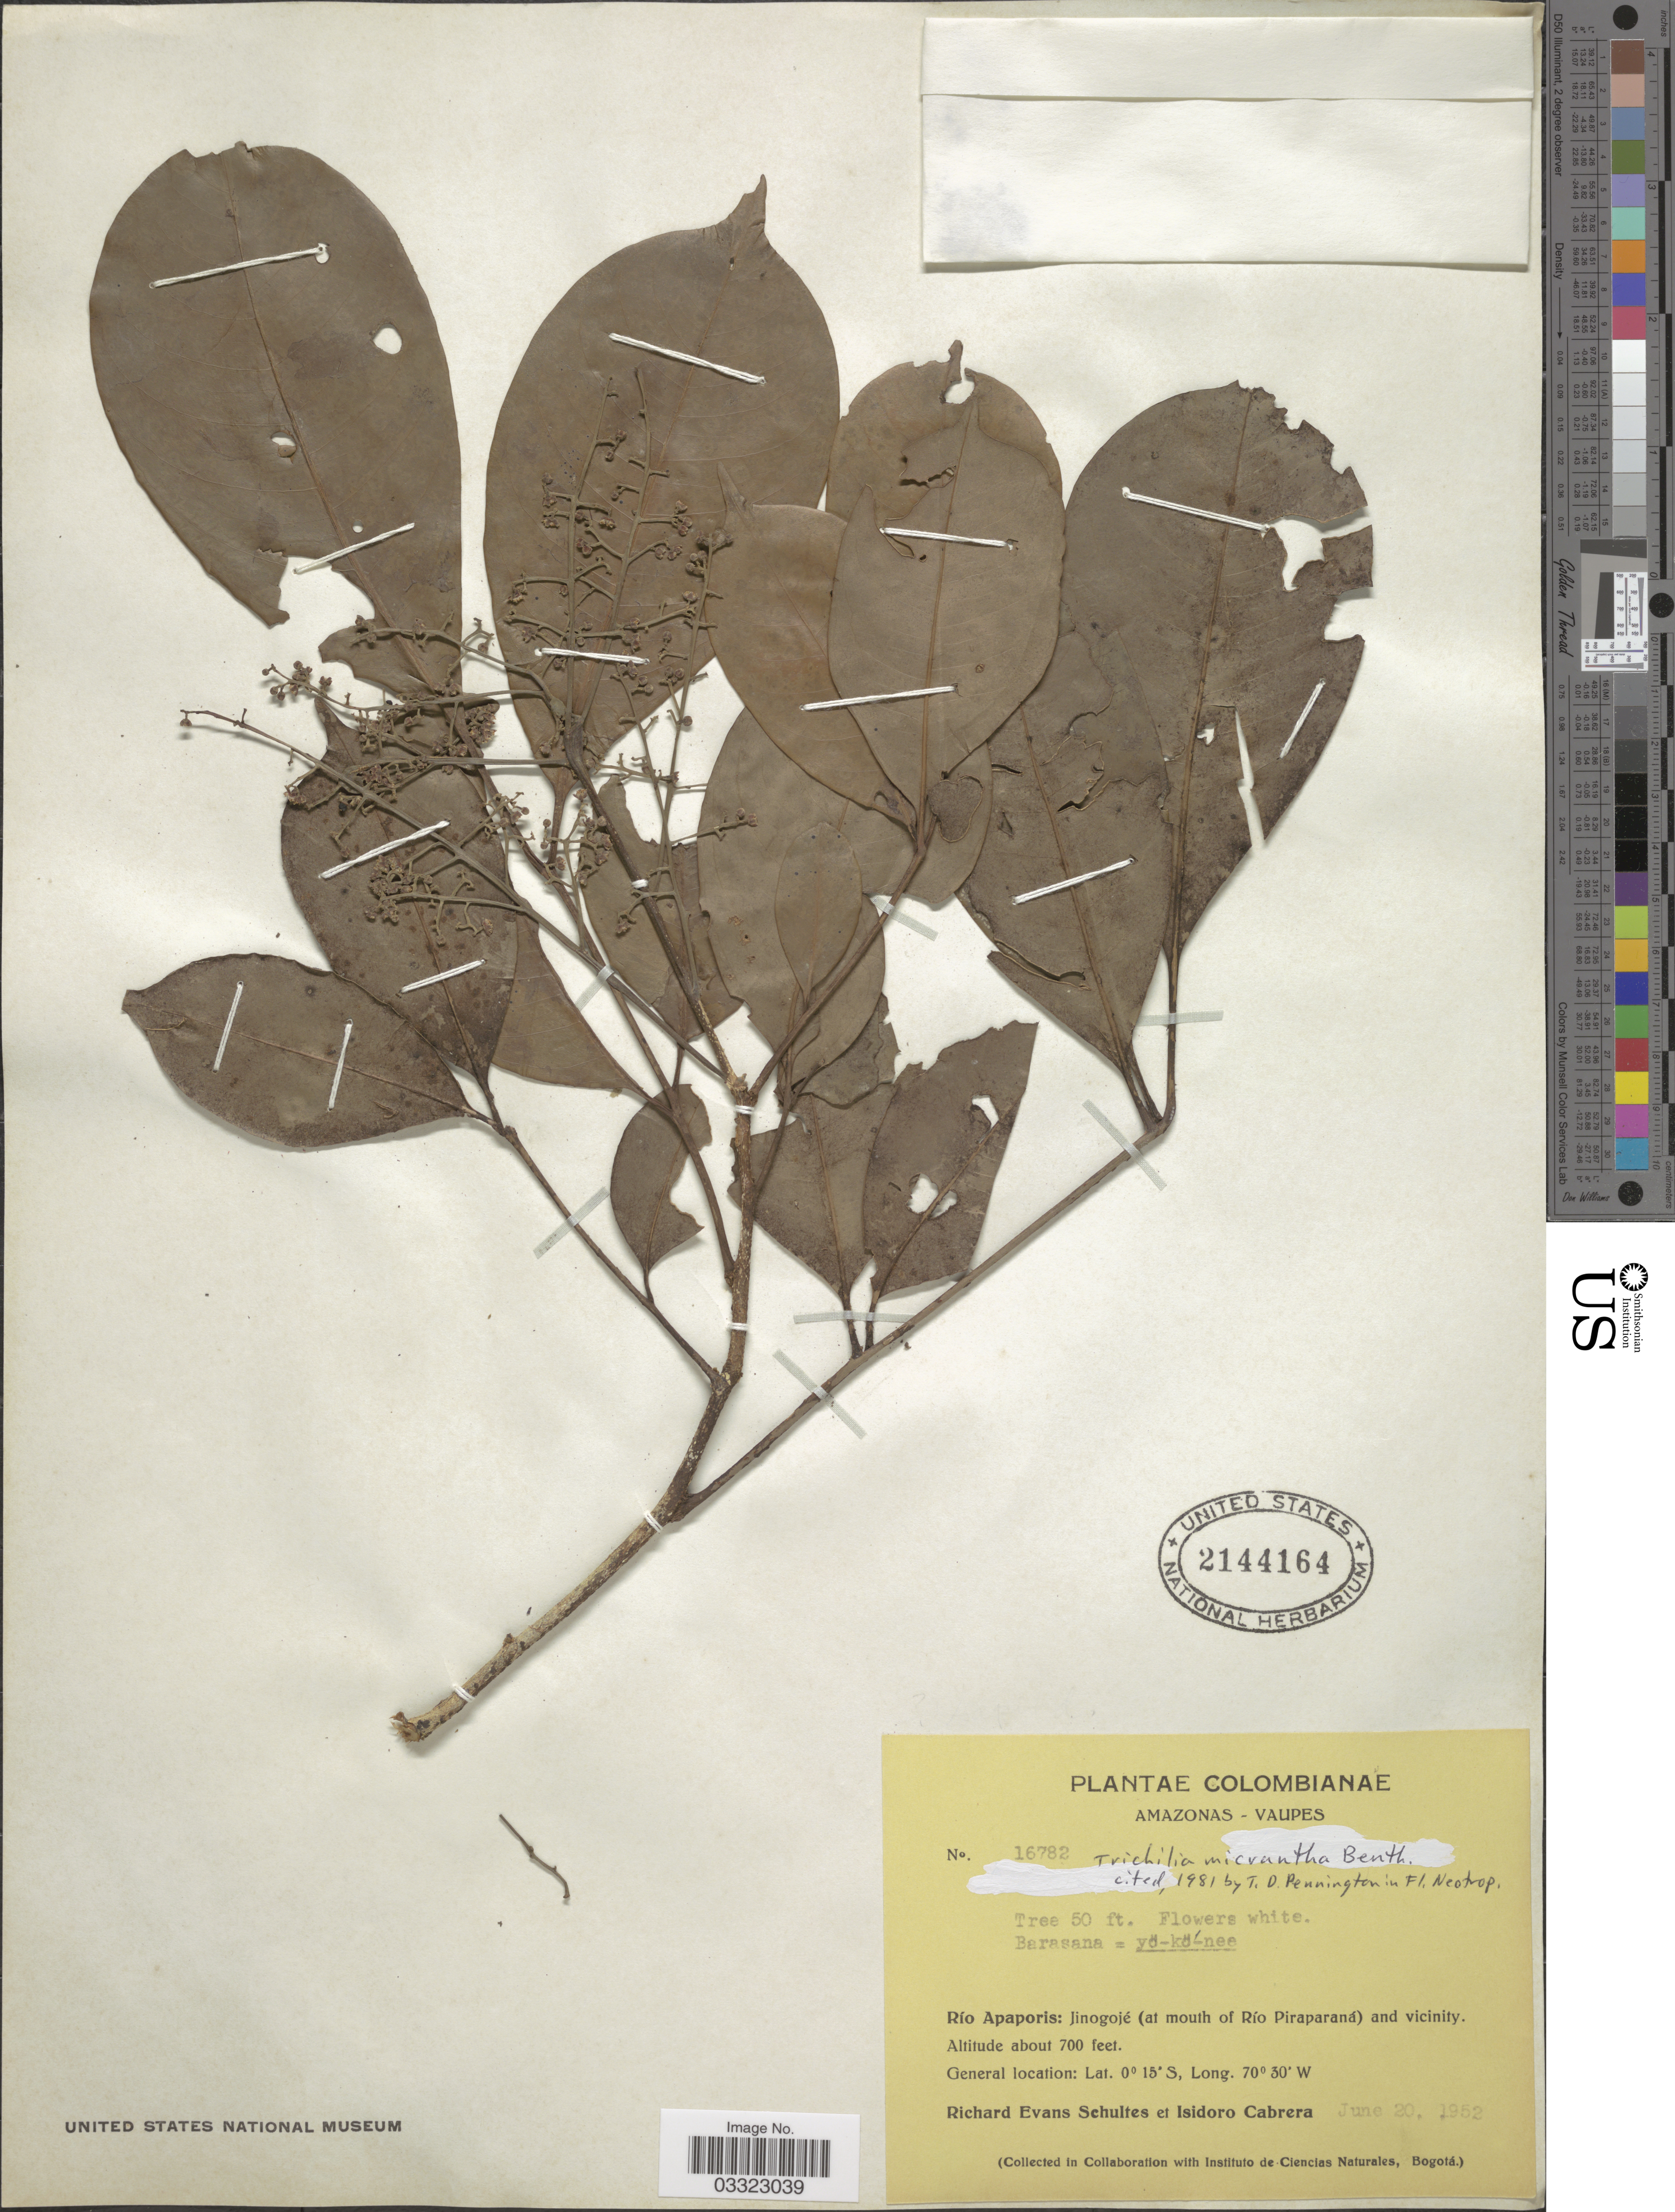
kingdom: Plantae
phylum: Tracheophyta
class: Magnoliopsida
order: Sapindales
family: Meliaceae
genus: Trichilia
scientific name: Trichilia micrantha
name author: Benth.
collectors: R. E. Schultes & I. Cabrera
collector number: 16782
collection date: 1952-06-20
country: Colombia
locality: Amazonas-Vaupes, Río Apaporis: Jinogojé (at mouth of Río Piraparaná) and vicinity.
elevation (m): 213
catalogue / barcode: US 2144164